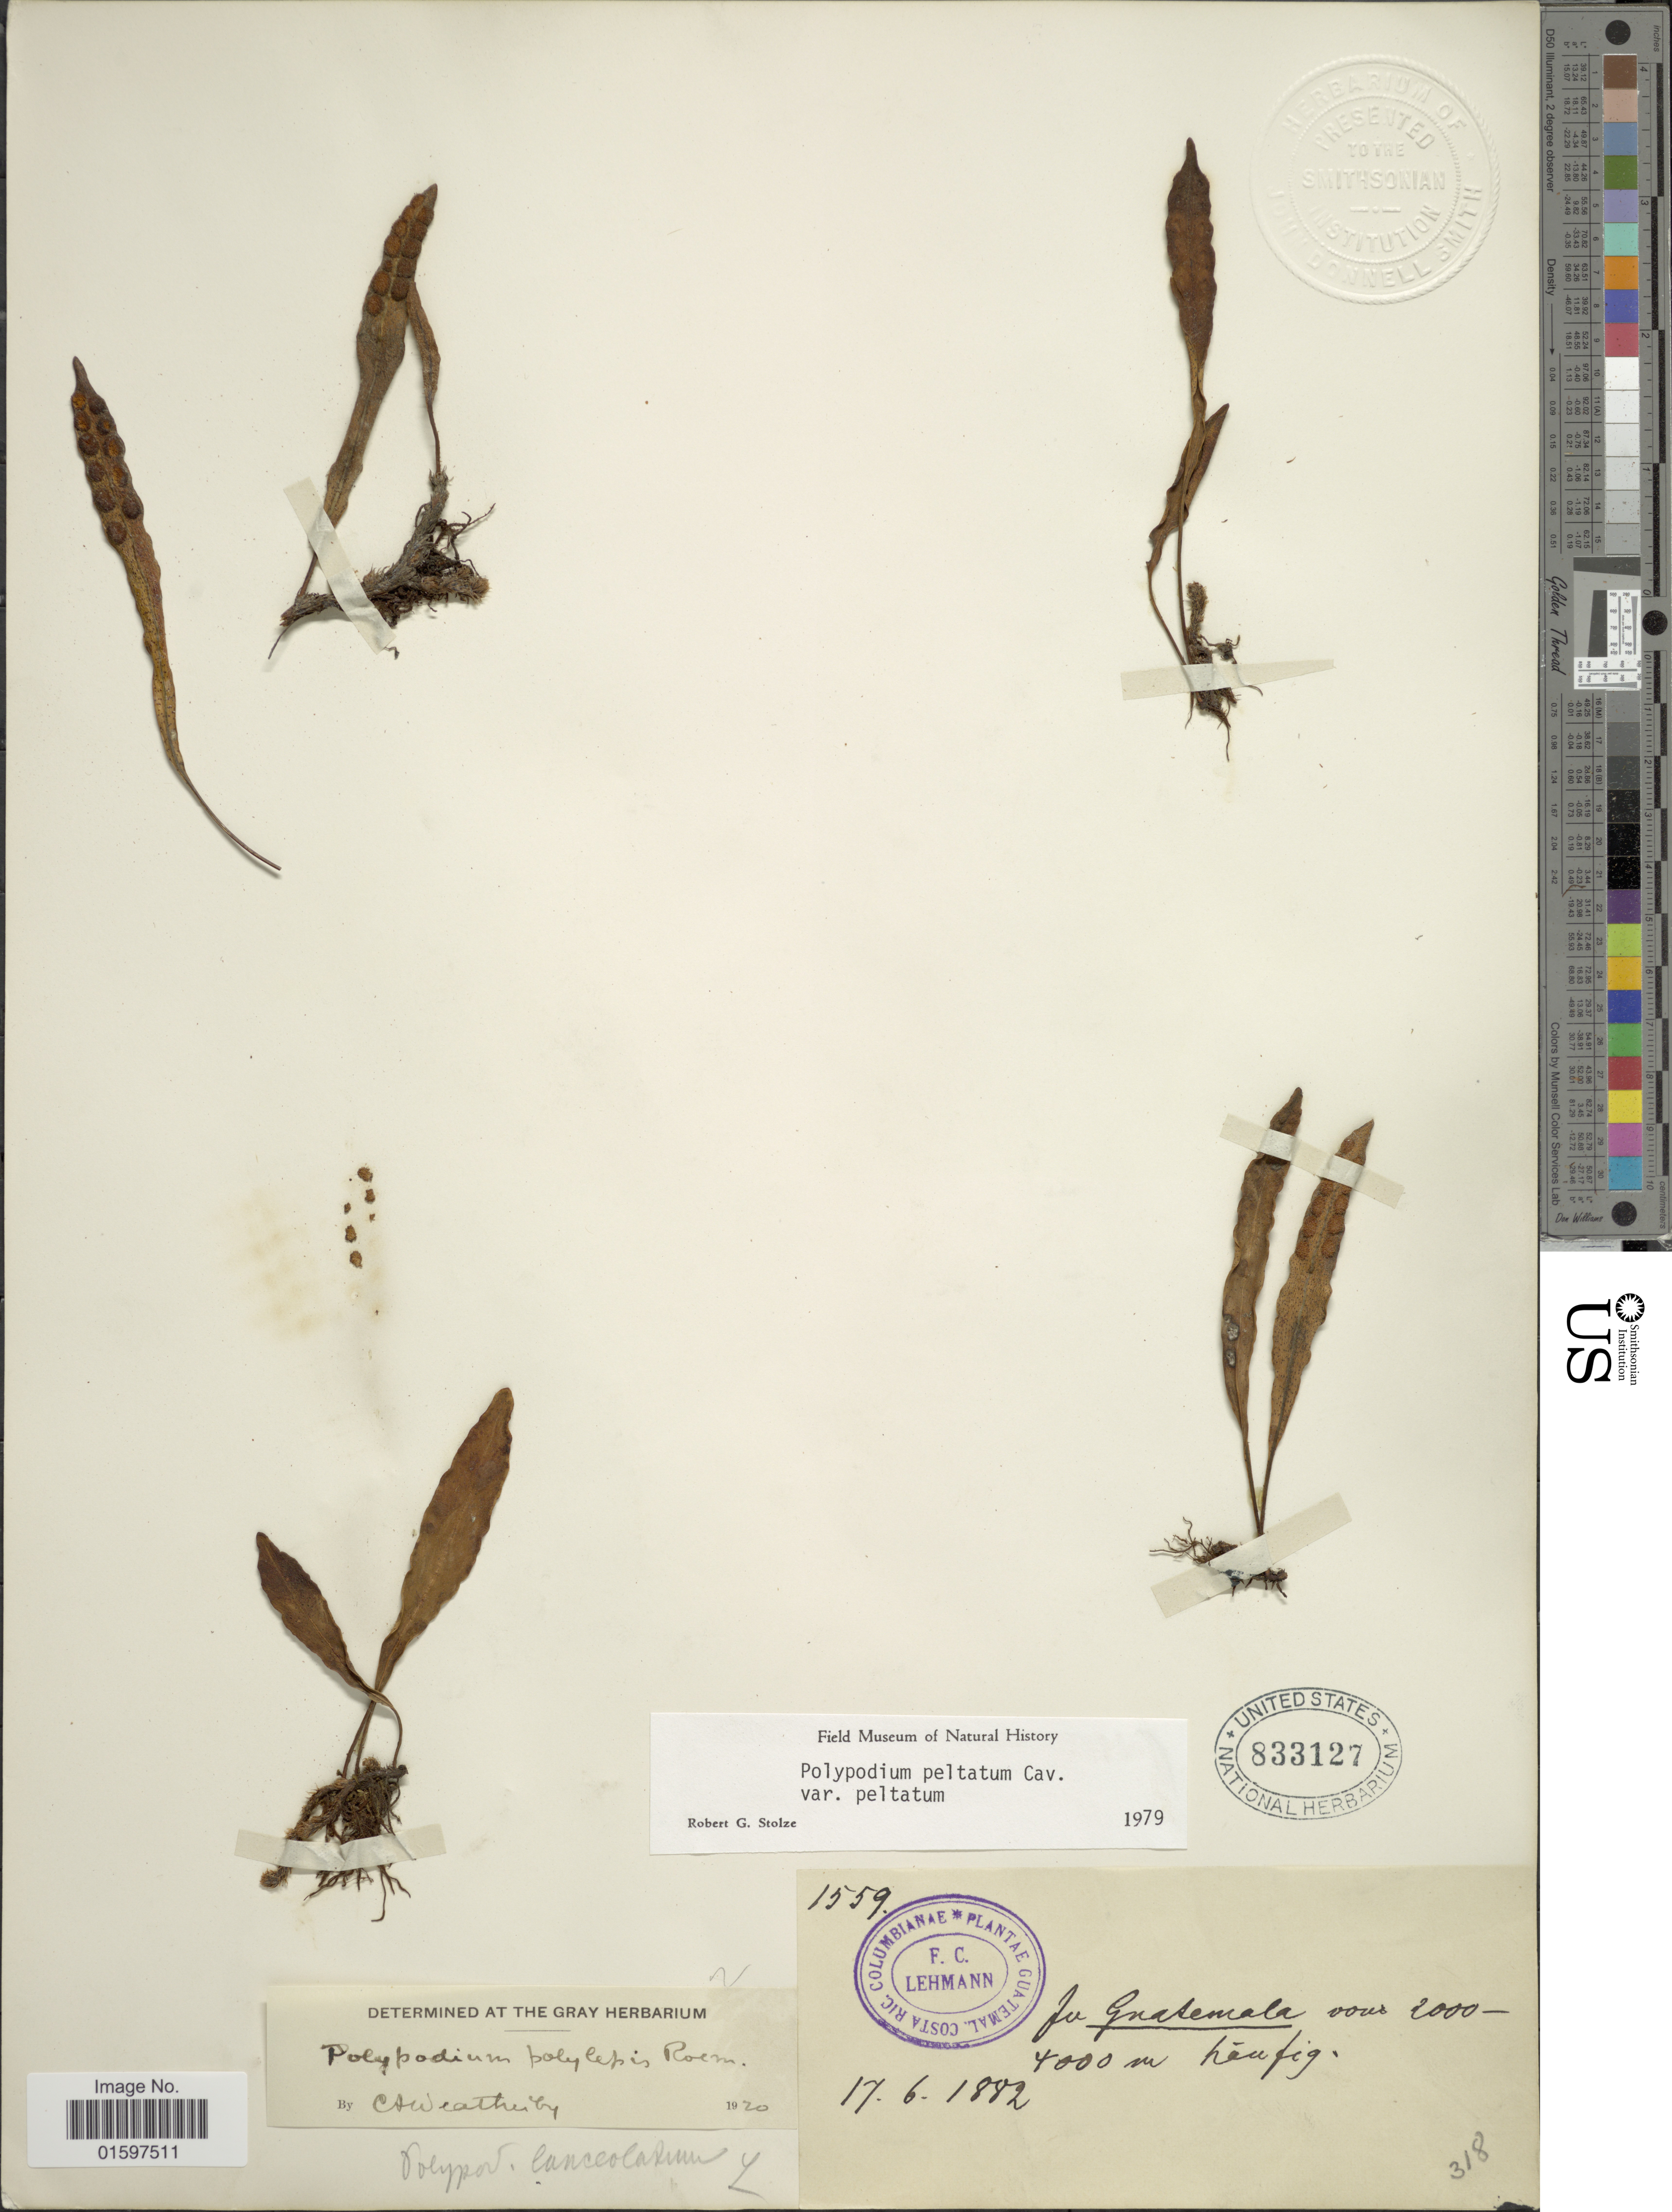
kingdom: Plantae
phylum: Tracheophyta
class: Polypodiopsida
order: Polypodiales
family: Polypodiaceae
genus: Pleopeltis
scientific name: Pleopeltis lanceolata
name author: Kaulf.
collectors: F. Lehman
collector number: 1559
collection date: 1882-06-17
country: Guatemala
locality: Fu Guatemala, häufig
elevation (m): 2000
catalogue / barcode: US 833127